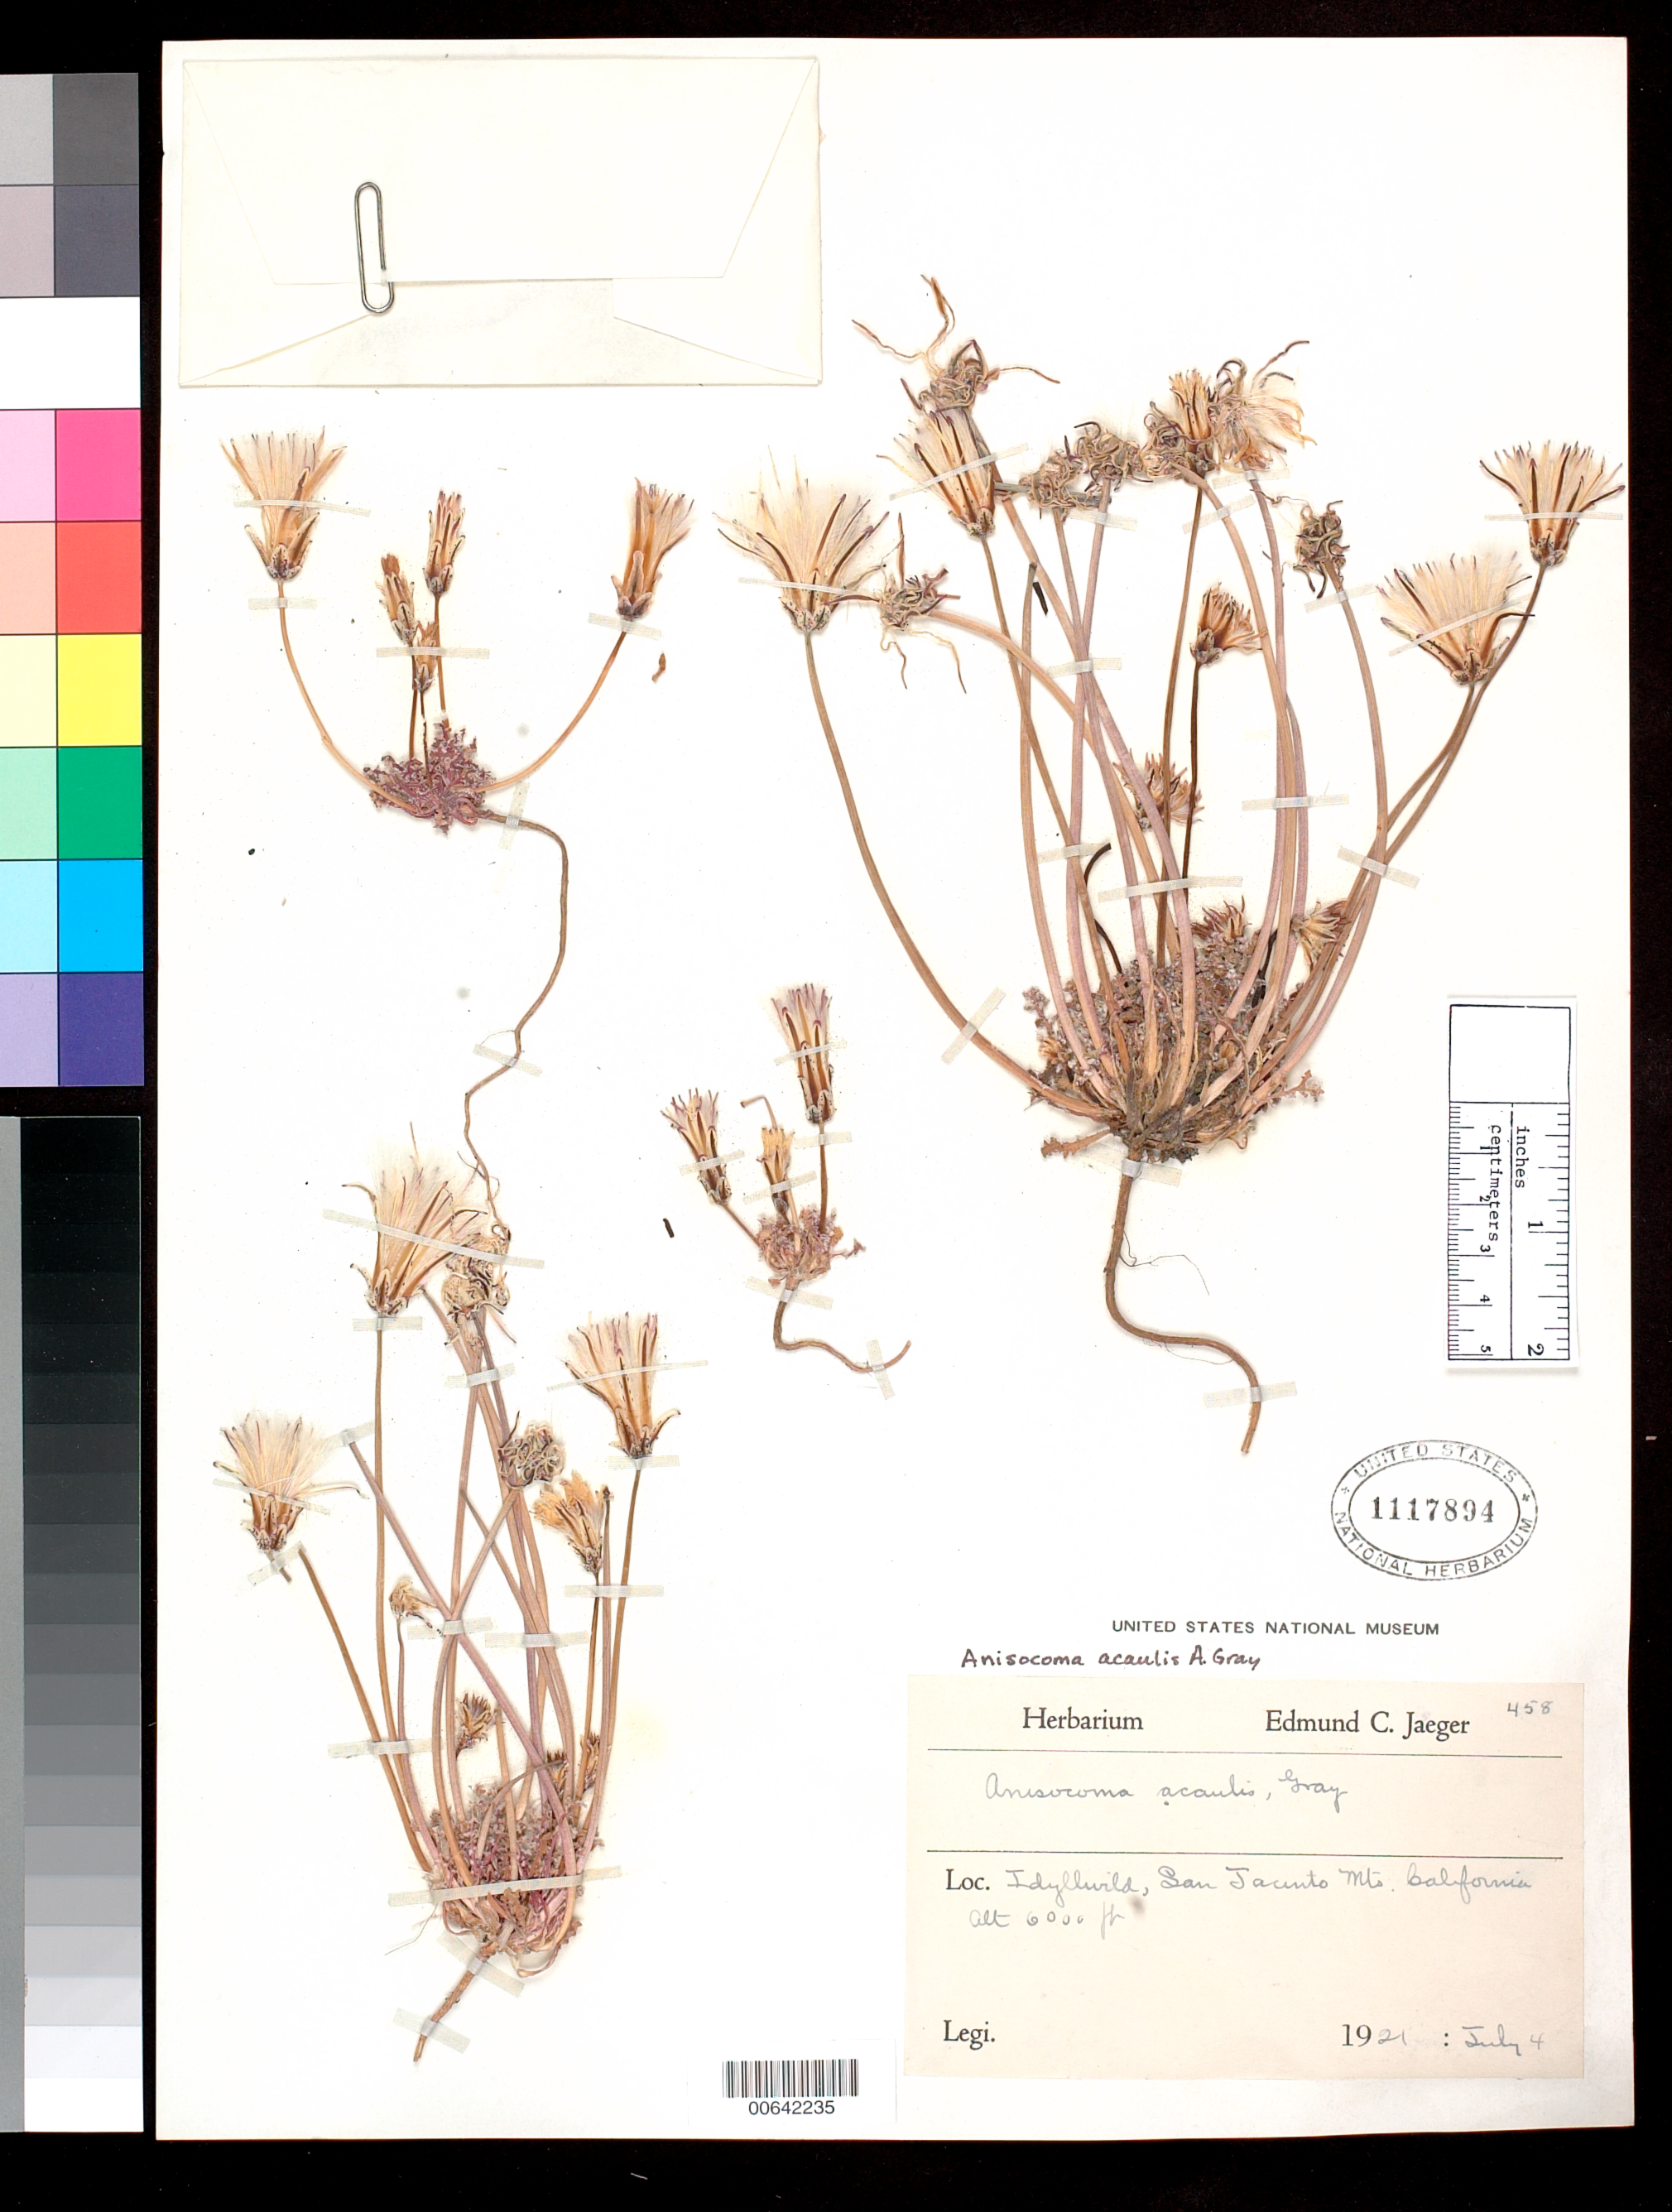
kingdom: Plantae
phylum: Tracheophyta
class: Magnoliopsida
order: Asterales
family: Asteraceae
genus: Anisocoma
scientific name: Anisocoma acaulis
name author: Torr. & A. Gray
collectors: E. Jaeger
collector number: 458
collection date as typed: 04 Jul 1921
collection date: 1921-07-04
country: United States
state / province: California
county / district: Riverside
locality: Idyllwild, San Jacinto Mts.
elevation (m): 1829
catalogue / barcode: US 1117894